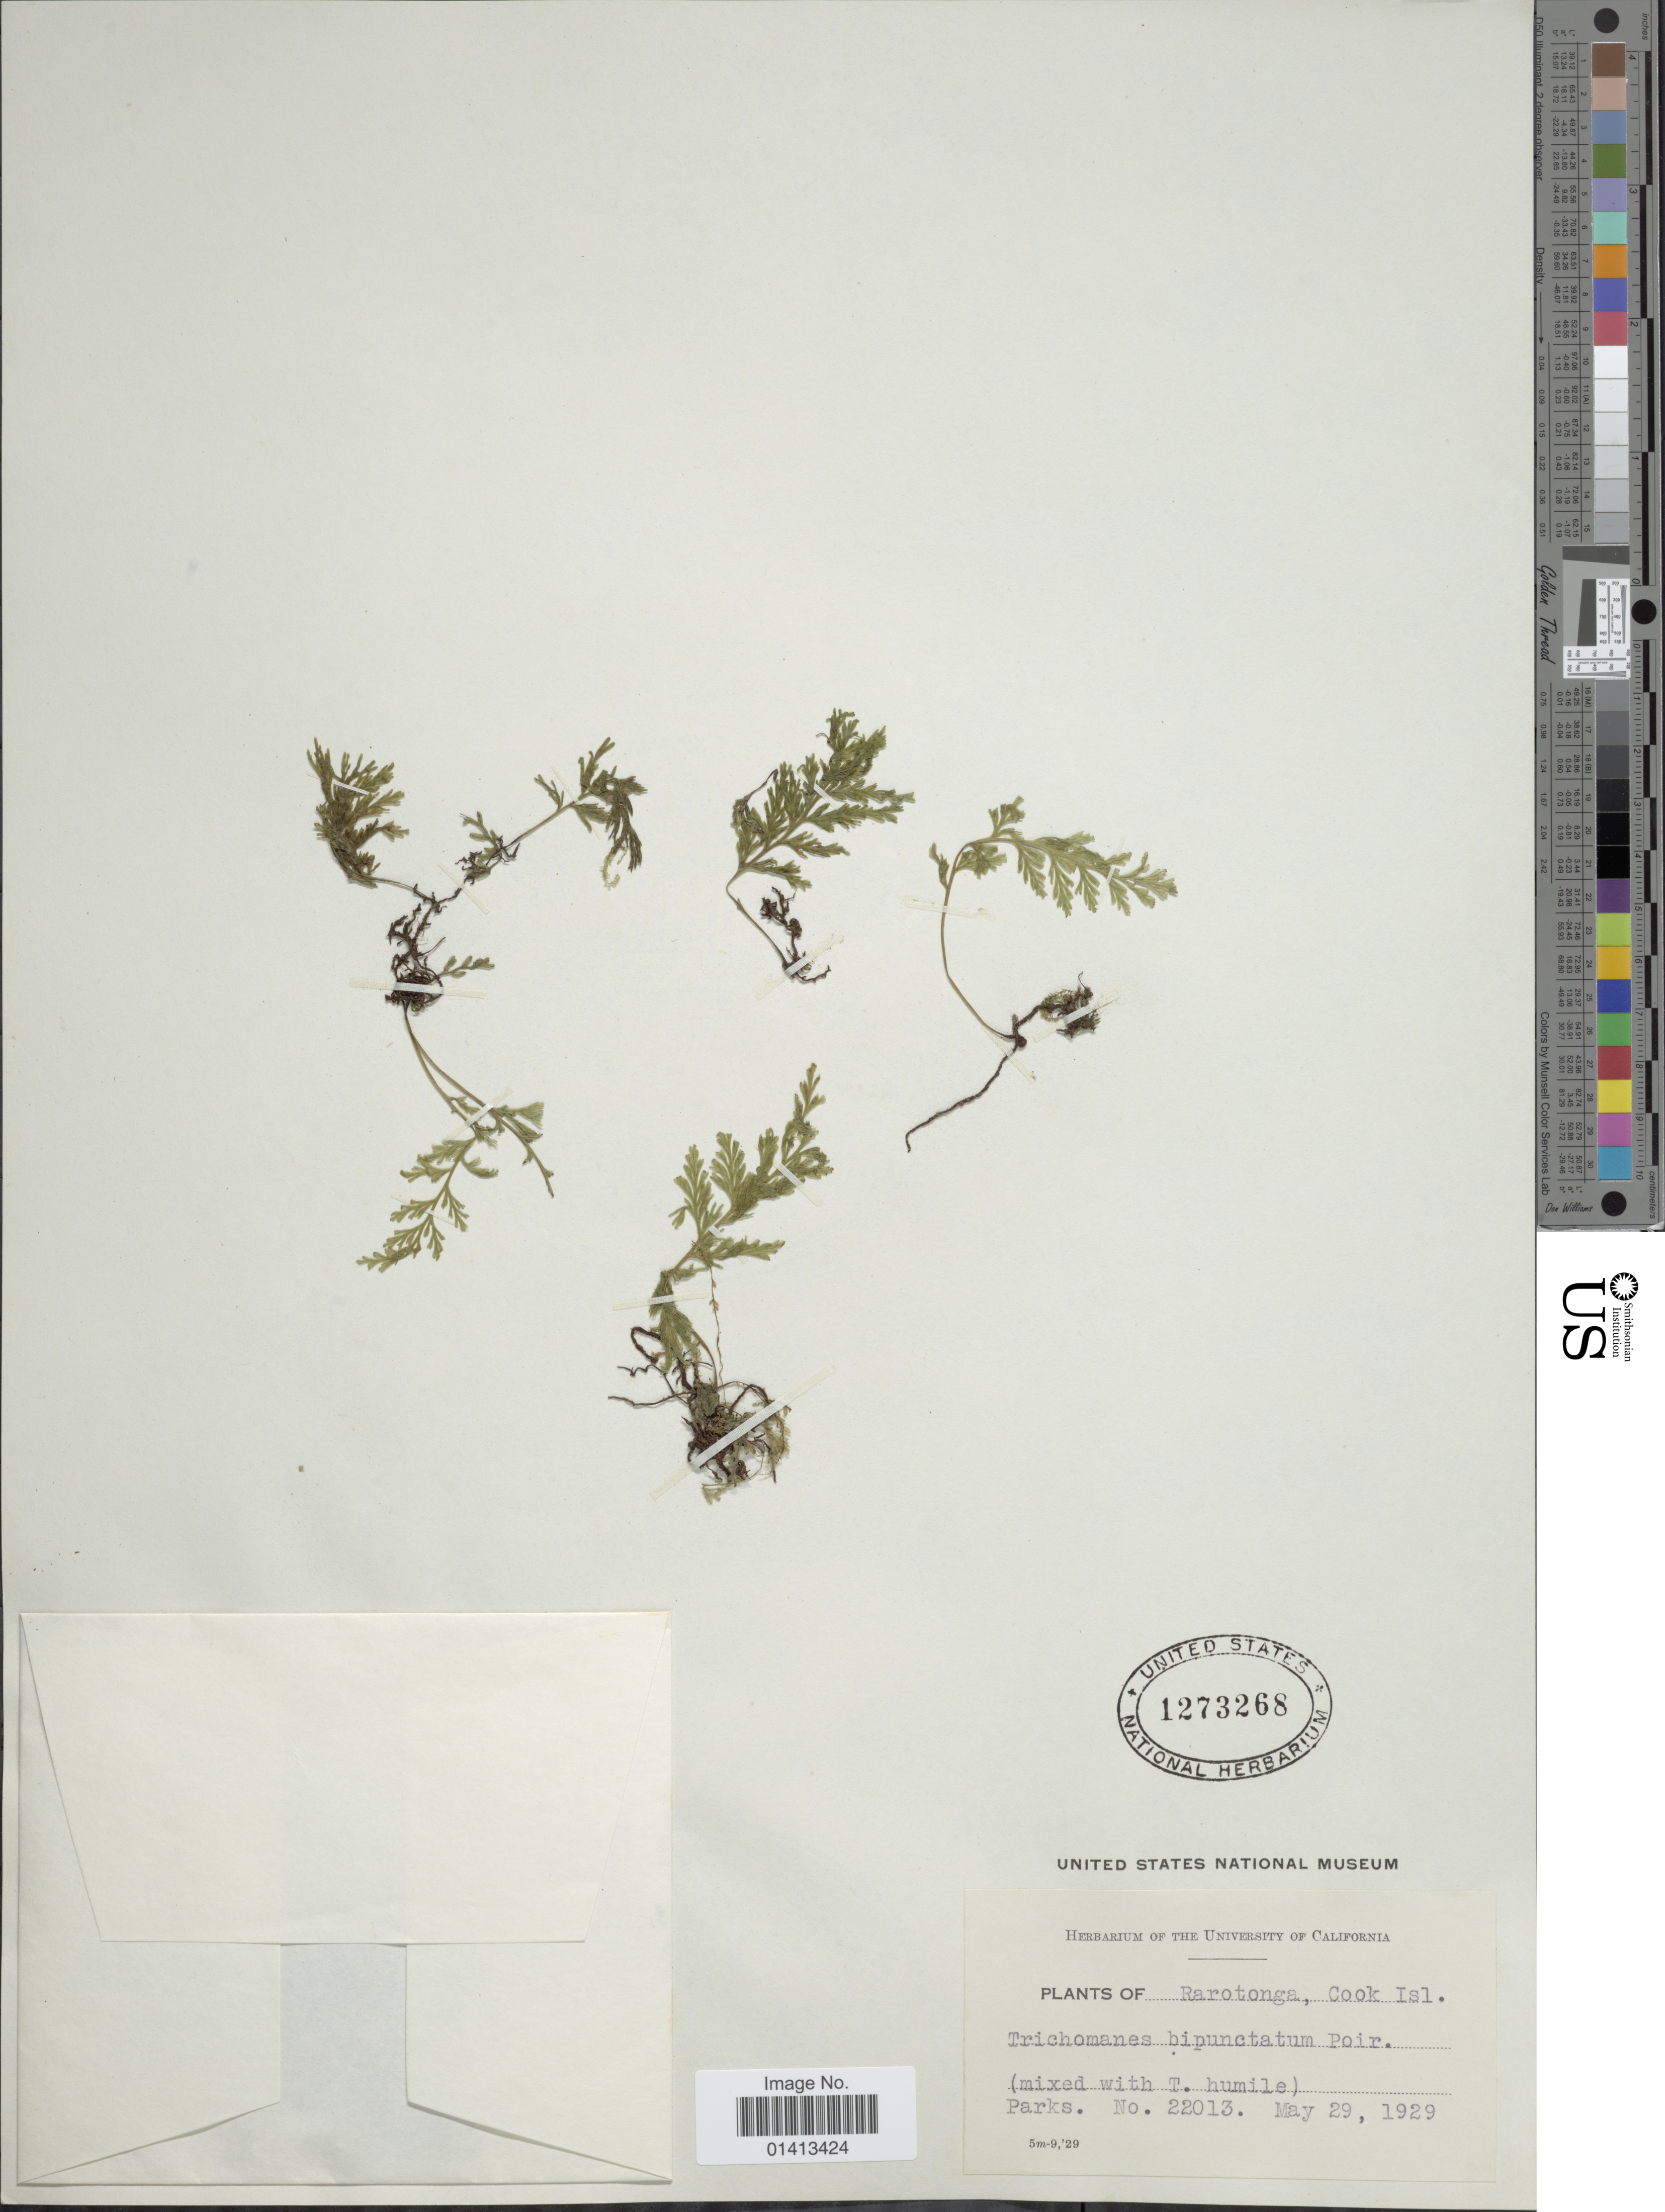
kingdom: Plantae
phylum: Tracheophyta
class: Polypodiopsida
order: Hymenophyllales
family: Hymenophyllaceae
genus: Crepidomanes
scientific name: Crepidomanes bipunctatum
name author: (Poir.) Copel.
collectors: Parks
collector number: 22013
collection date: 1929-05-29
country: Cook Islands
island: Rarotonga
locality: Rarotonga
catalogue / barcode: US 1273268